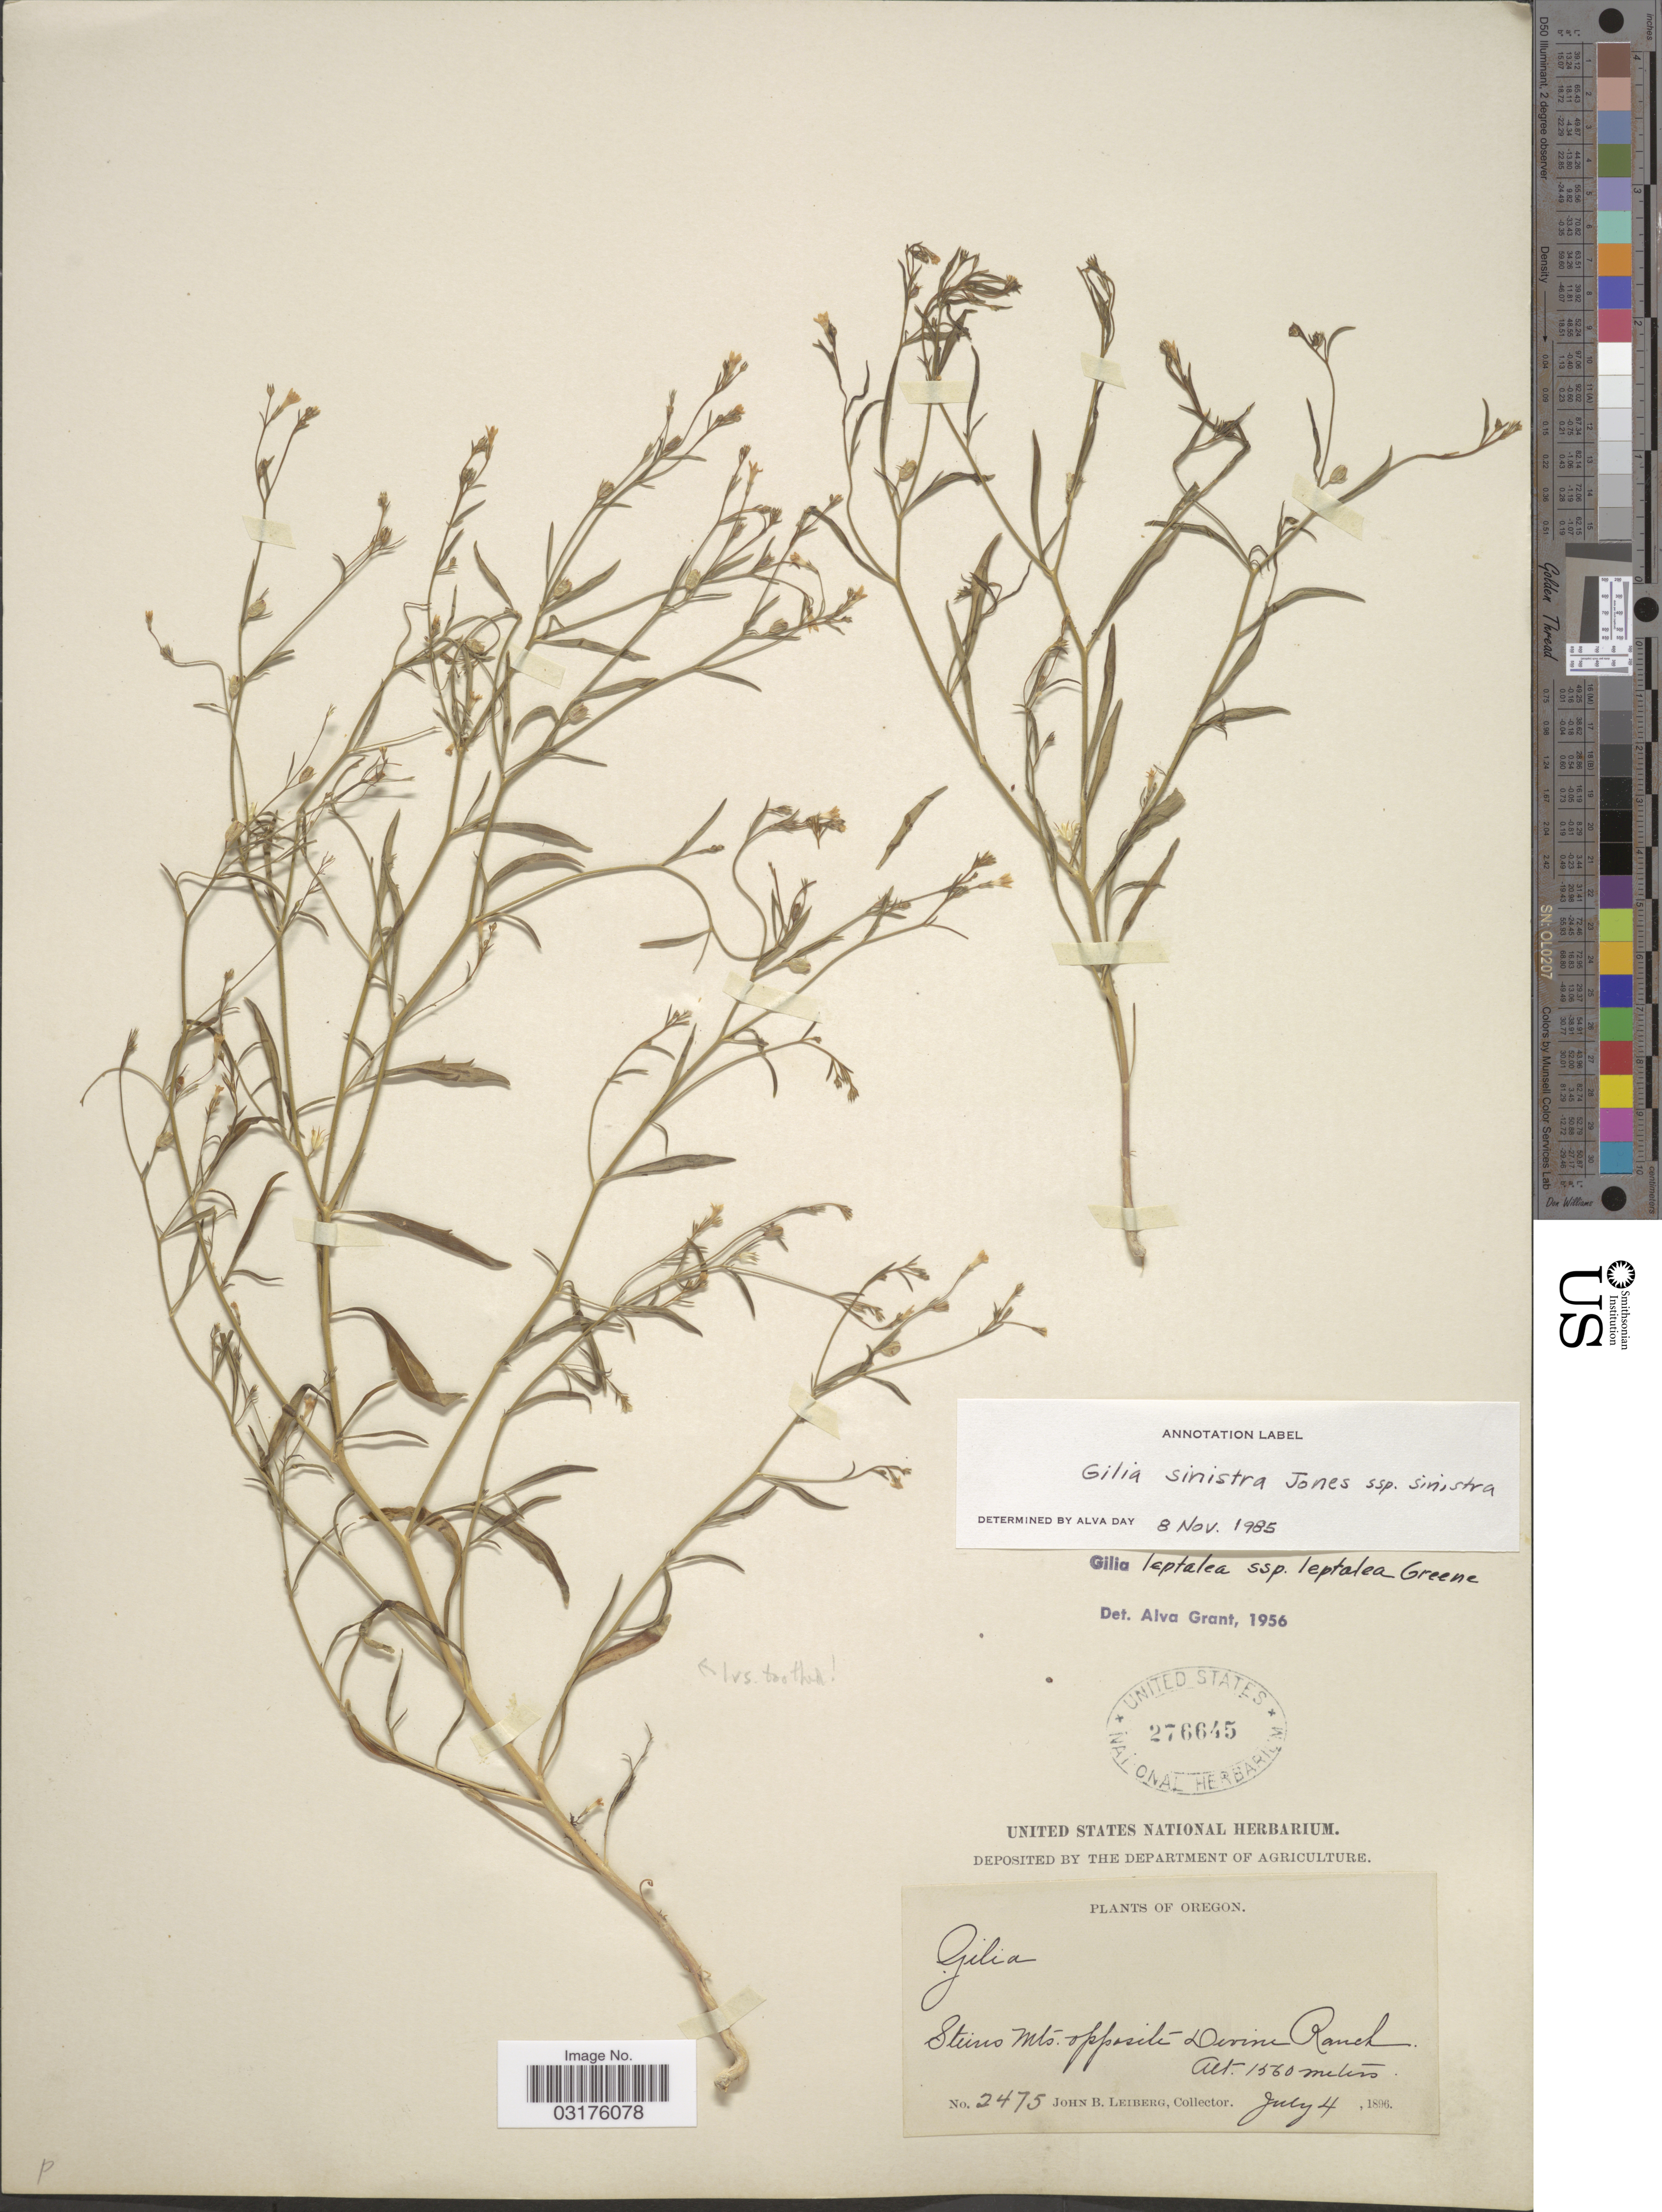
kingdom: Plantae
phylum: Tracheophyta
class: Magnoliopsida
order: Ericales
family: Polemoniaceae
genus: Navarretia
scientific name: Navarretia sinistra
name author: (M.E. Jones) L.A. Johnson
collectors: J. B. Leiberg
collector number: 2475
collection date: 1896-07-04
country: United States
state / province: Oregon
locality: Steins Mts. opposite Divine Ranch.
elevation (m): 1560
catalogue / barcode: US 276645